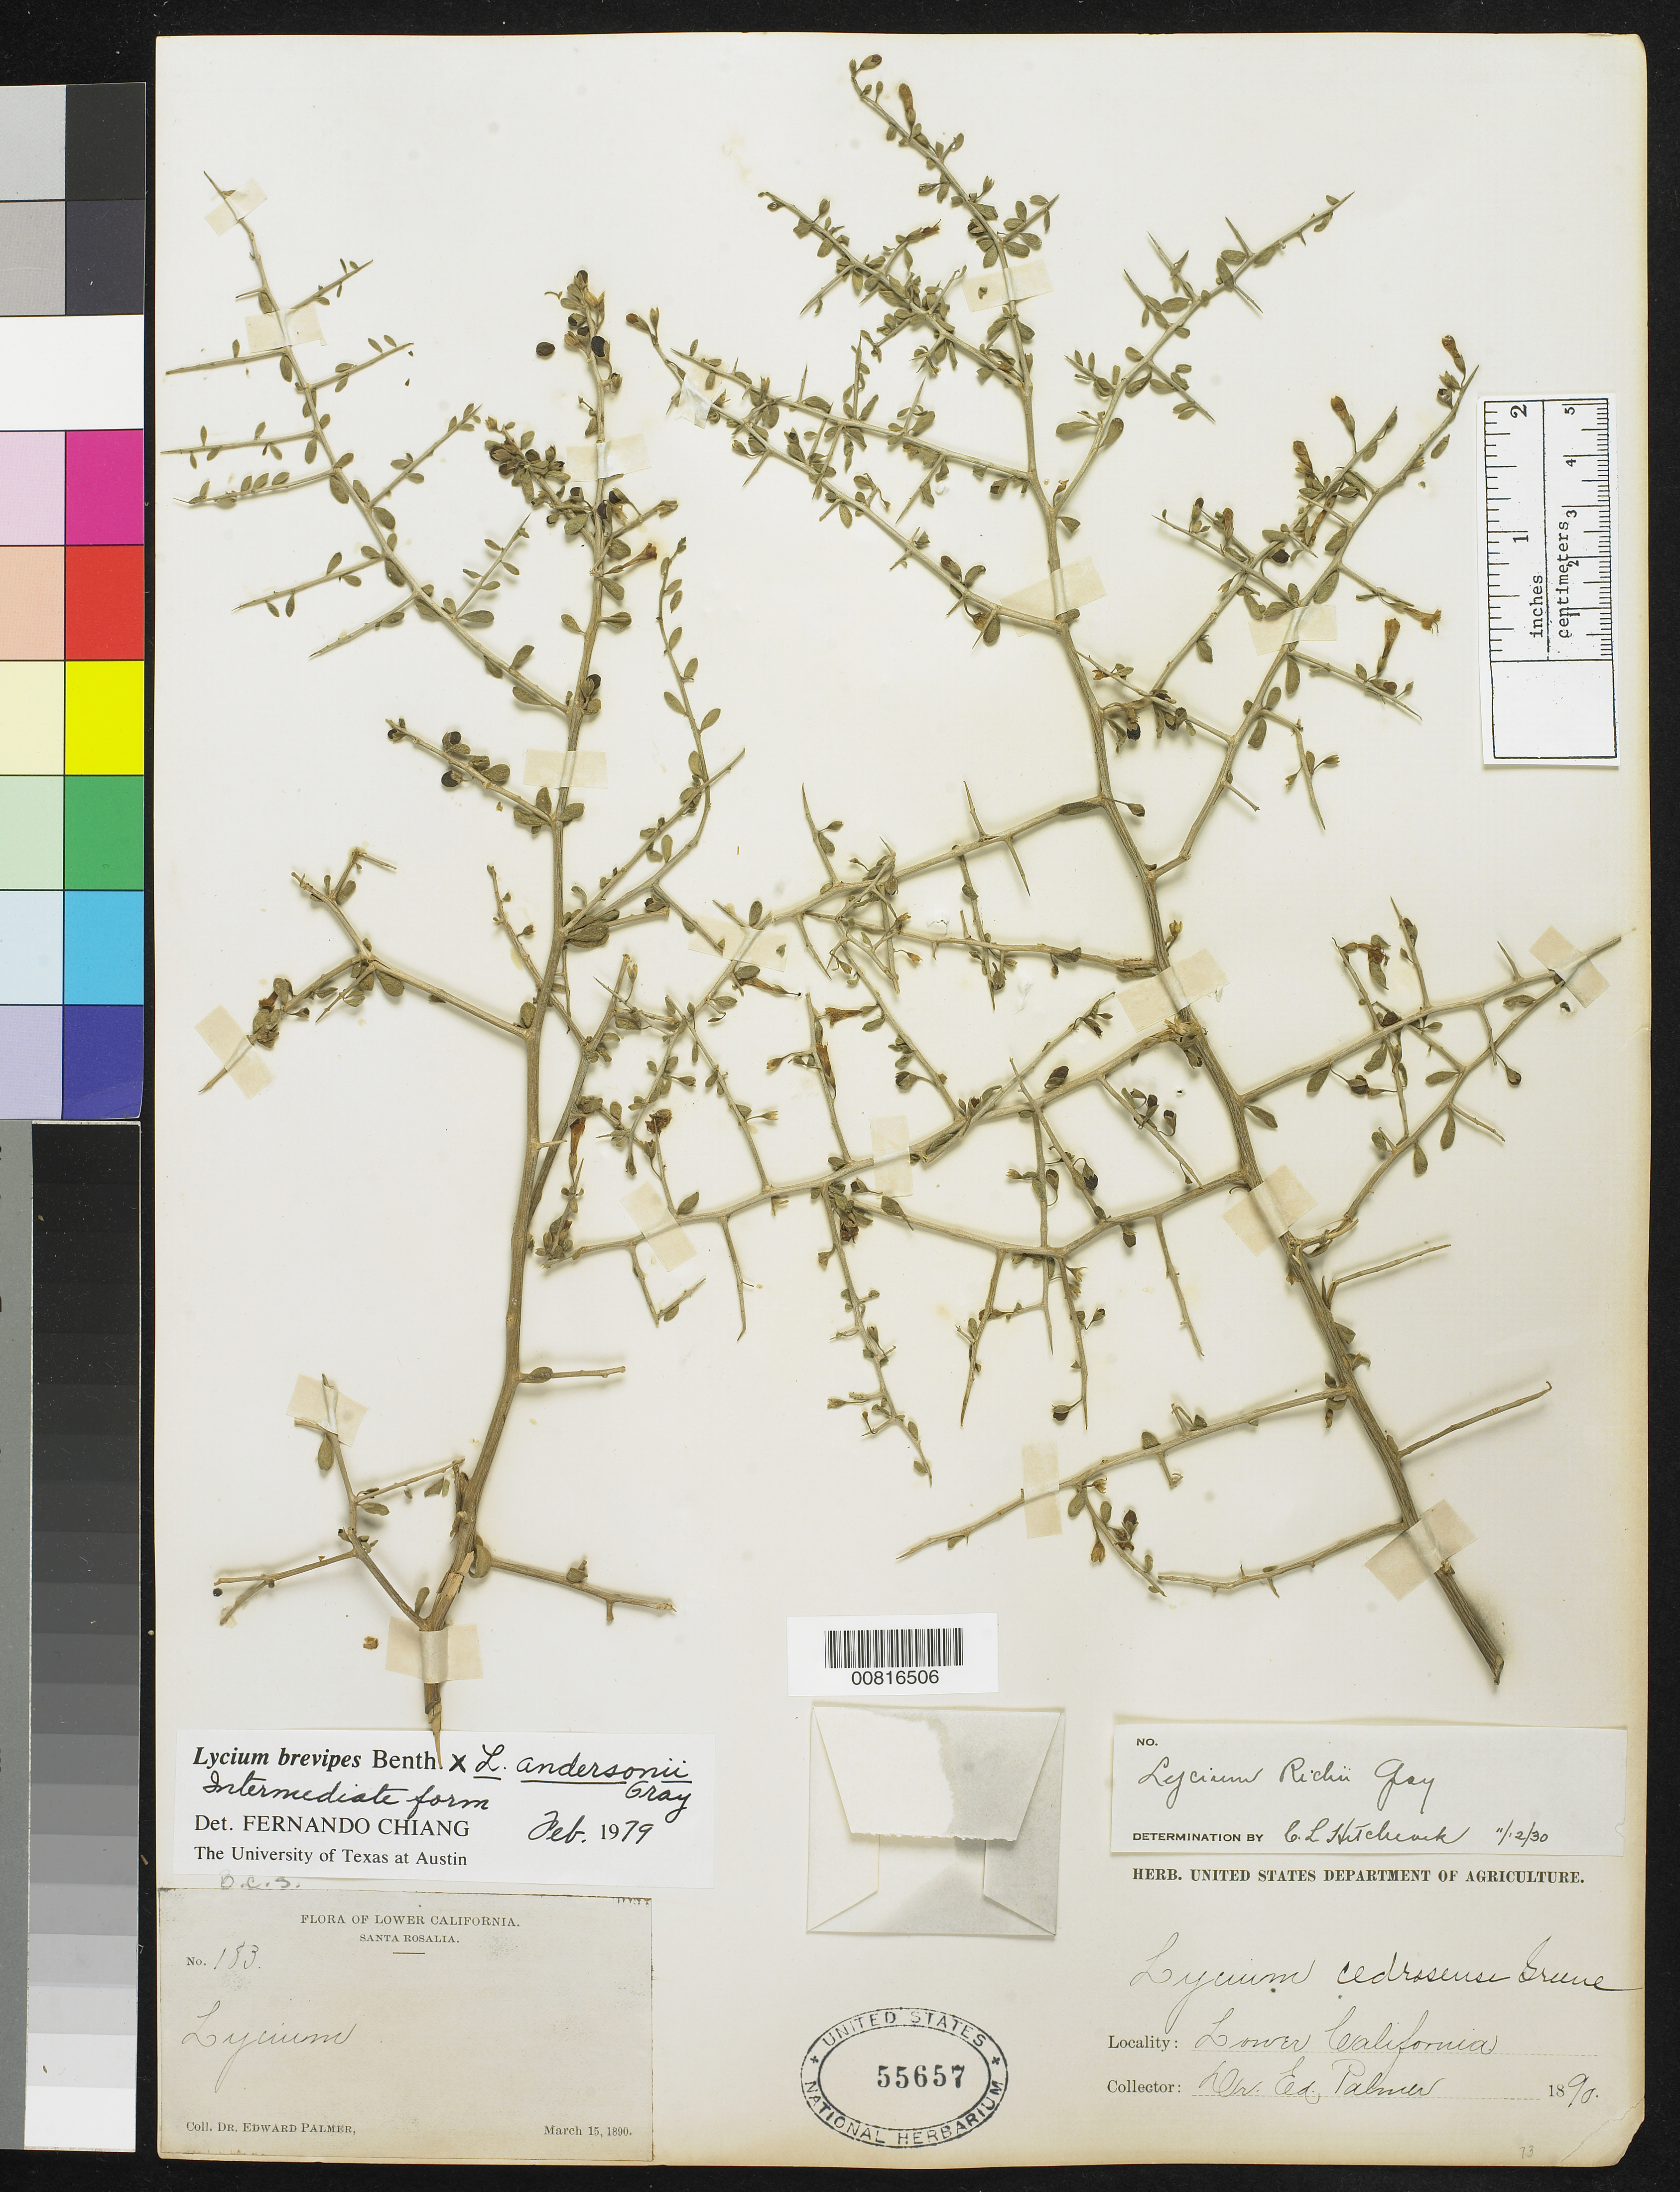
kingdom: Plantae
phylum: Tracheophyta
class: Magnoliopsida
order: Solanales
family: Solanaceae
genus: Lycium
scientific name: Lycium brevipes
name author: Benth.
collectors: E. Palmer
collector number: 183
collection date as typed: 15 Mar 1890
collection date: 1890-03-15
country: Mexico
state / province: Baja California Sur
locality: Santa Rosalia, Baja California Sur.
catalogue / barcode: US 55657